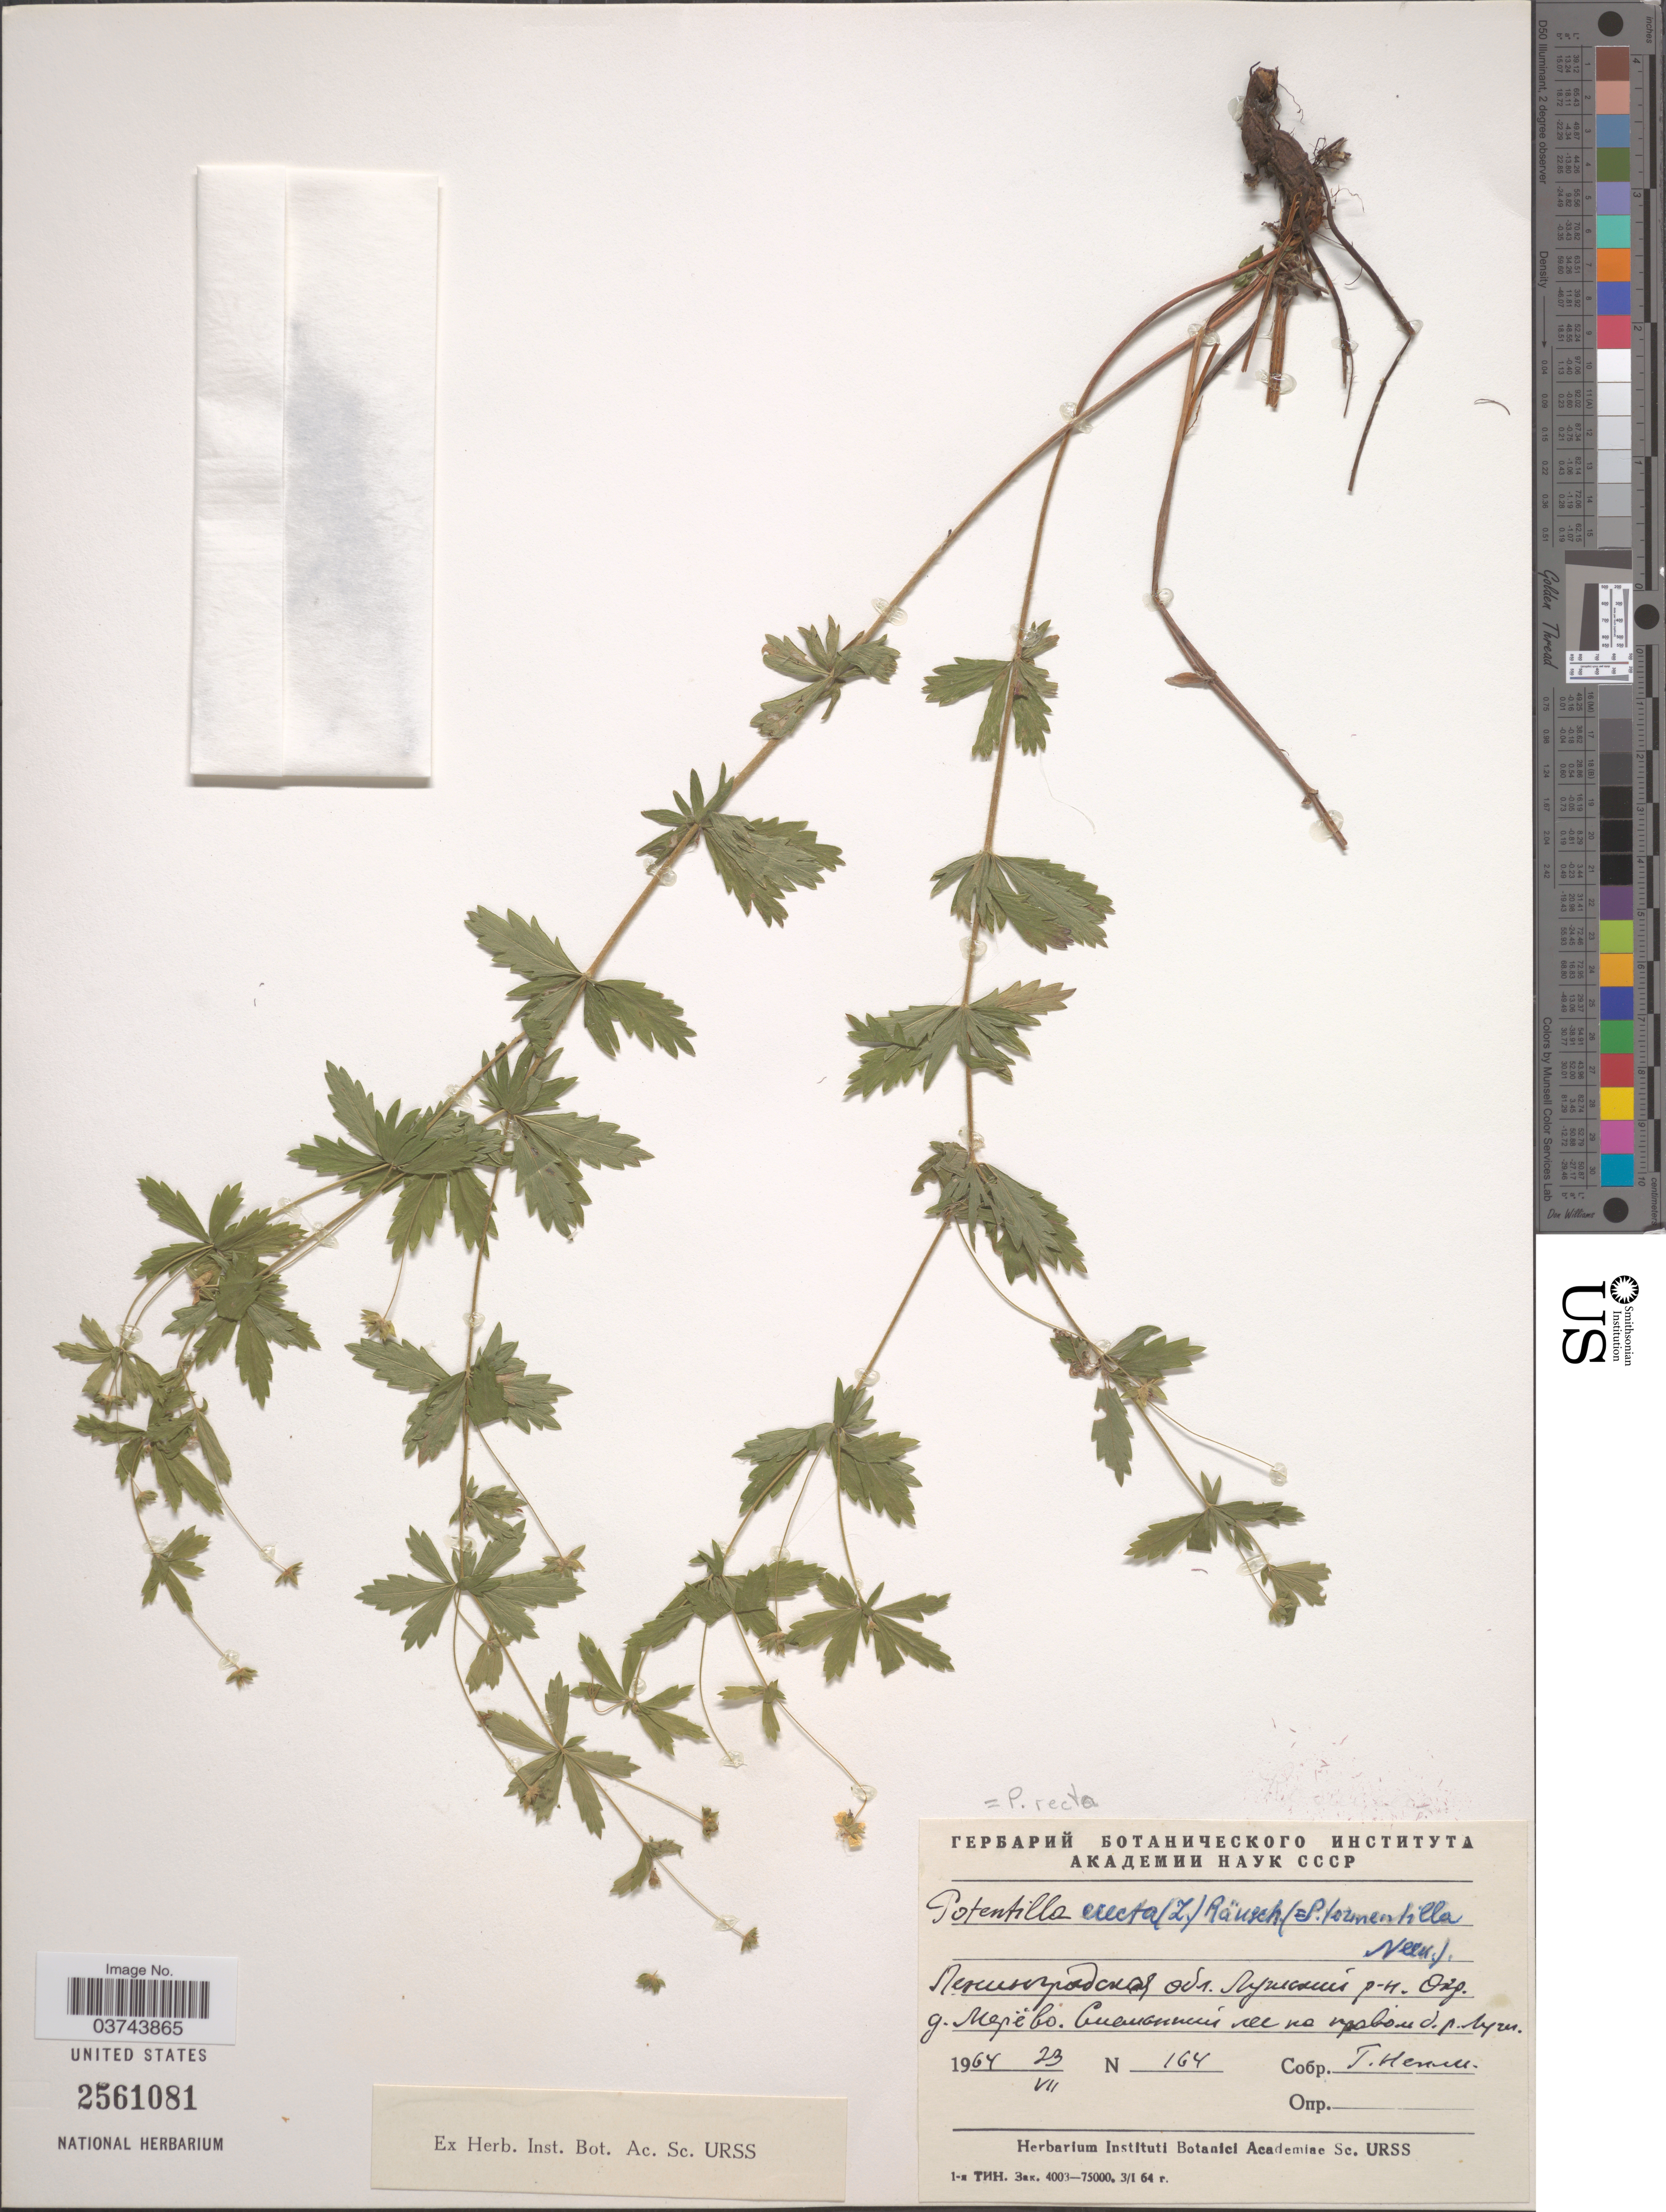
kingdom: Plantae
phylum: Tracheophyta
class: Magnoliopsida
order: Rosales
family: Rosaceae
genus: Potentilla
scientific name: Potentilla recta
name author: L.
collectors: X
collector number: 164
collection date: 1964-07-23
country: Russian Federation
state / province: Leningrad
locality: Luzhskiy Rayon, vicinity of village Merevo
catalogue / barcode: US 2561081